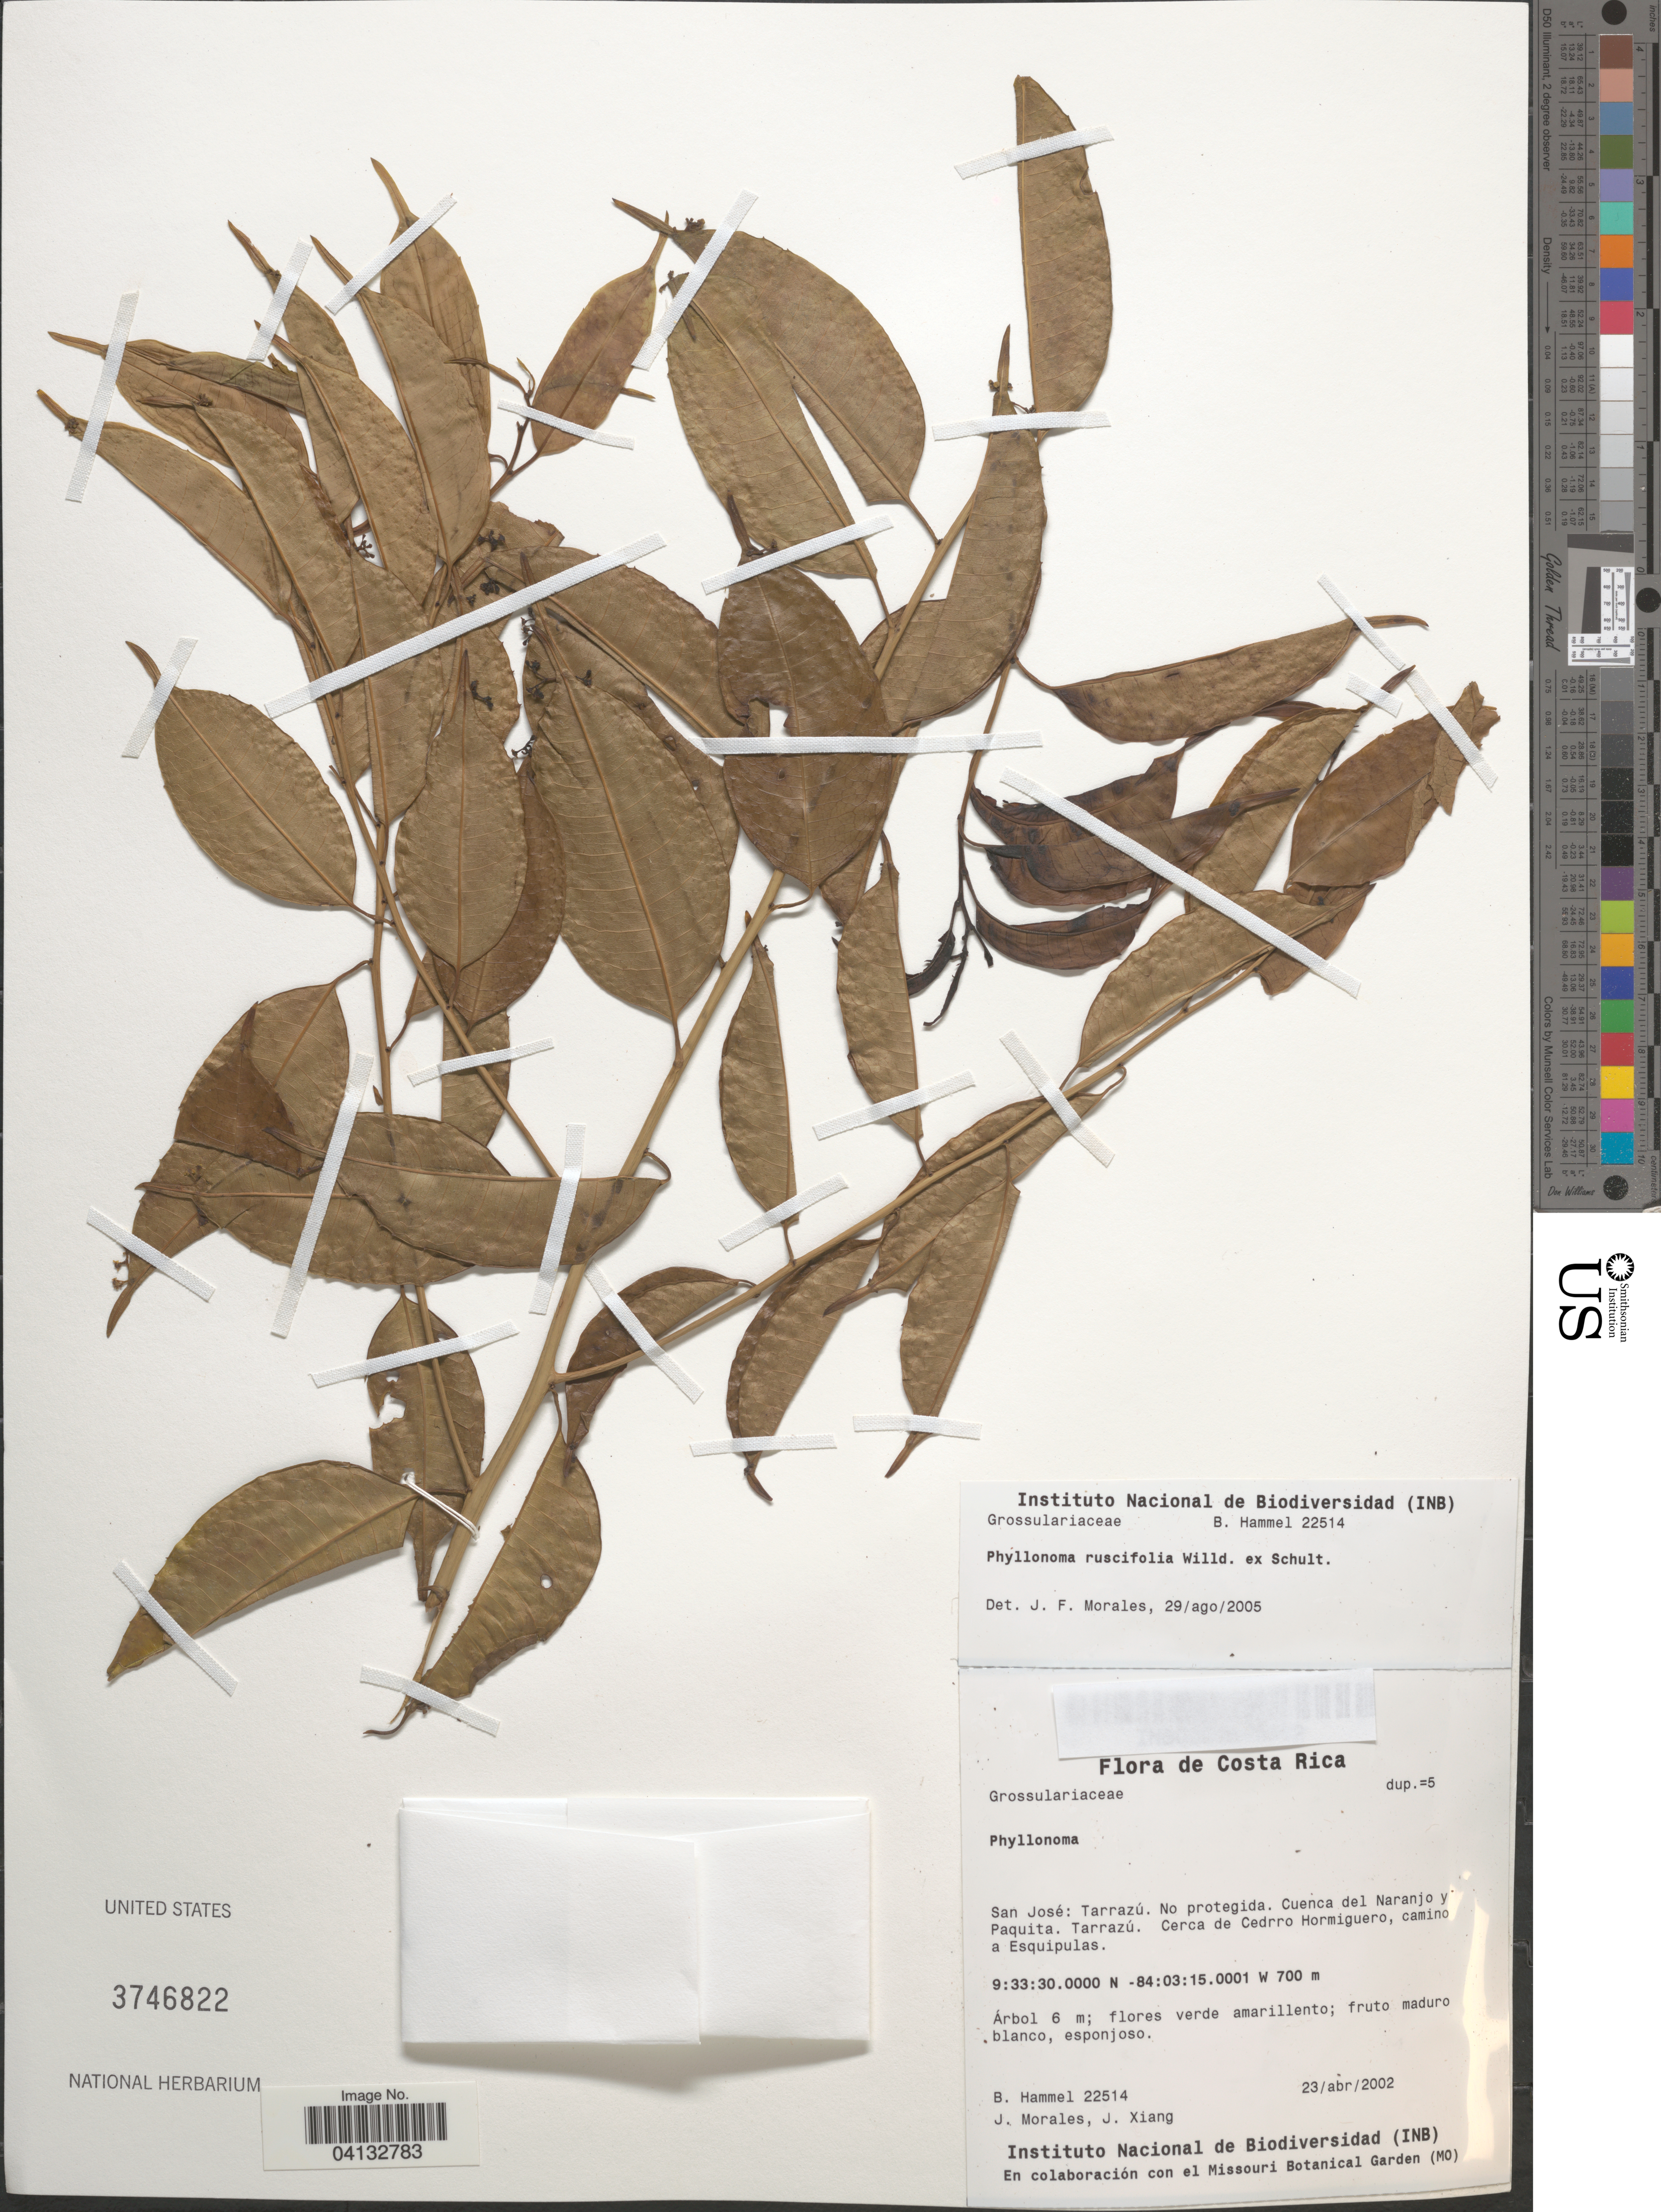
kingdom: Plantae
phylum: Tracheophyta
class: Magnoliopsida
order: Aquifoliales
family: Phyllonomaceae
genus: Phyllonoma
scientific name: Phyllonoma ruscifolia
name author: Willd. ex Schult.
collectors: B. Hammel, J. Morales & J. Xiang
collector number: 22514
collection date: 2002-04-23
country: Costa Rica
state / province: San José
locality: Tarrazú. No protegida. Cuenca del Naranjo y Paquita. Tarrazú. Cerca de Cedro Hormiguero, camino a Esquipulas.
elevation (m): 700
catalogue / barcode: US 3746822